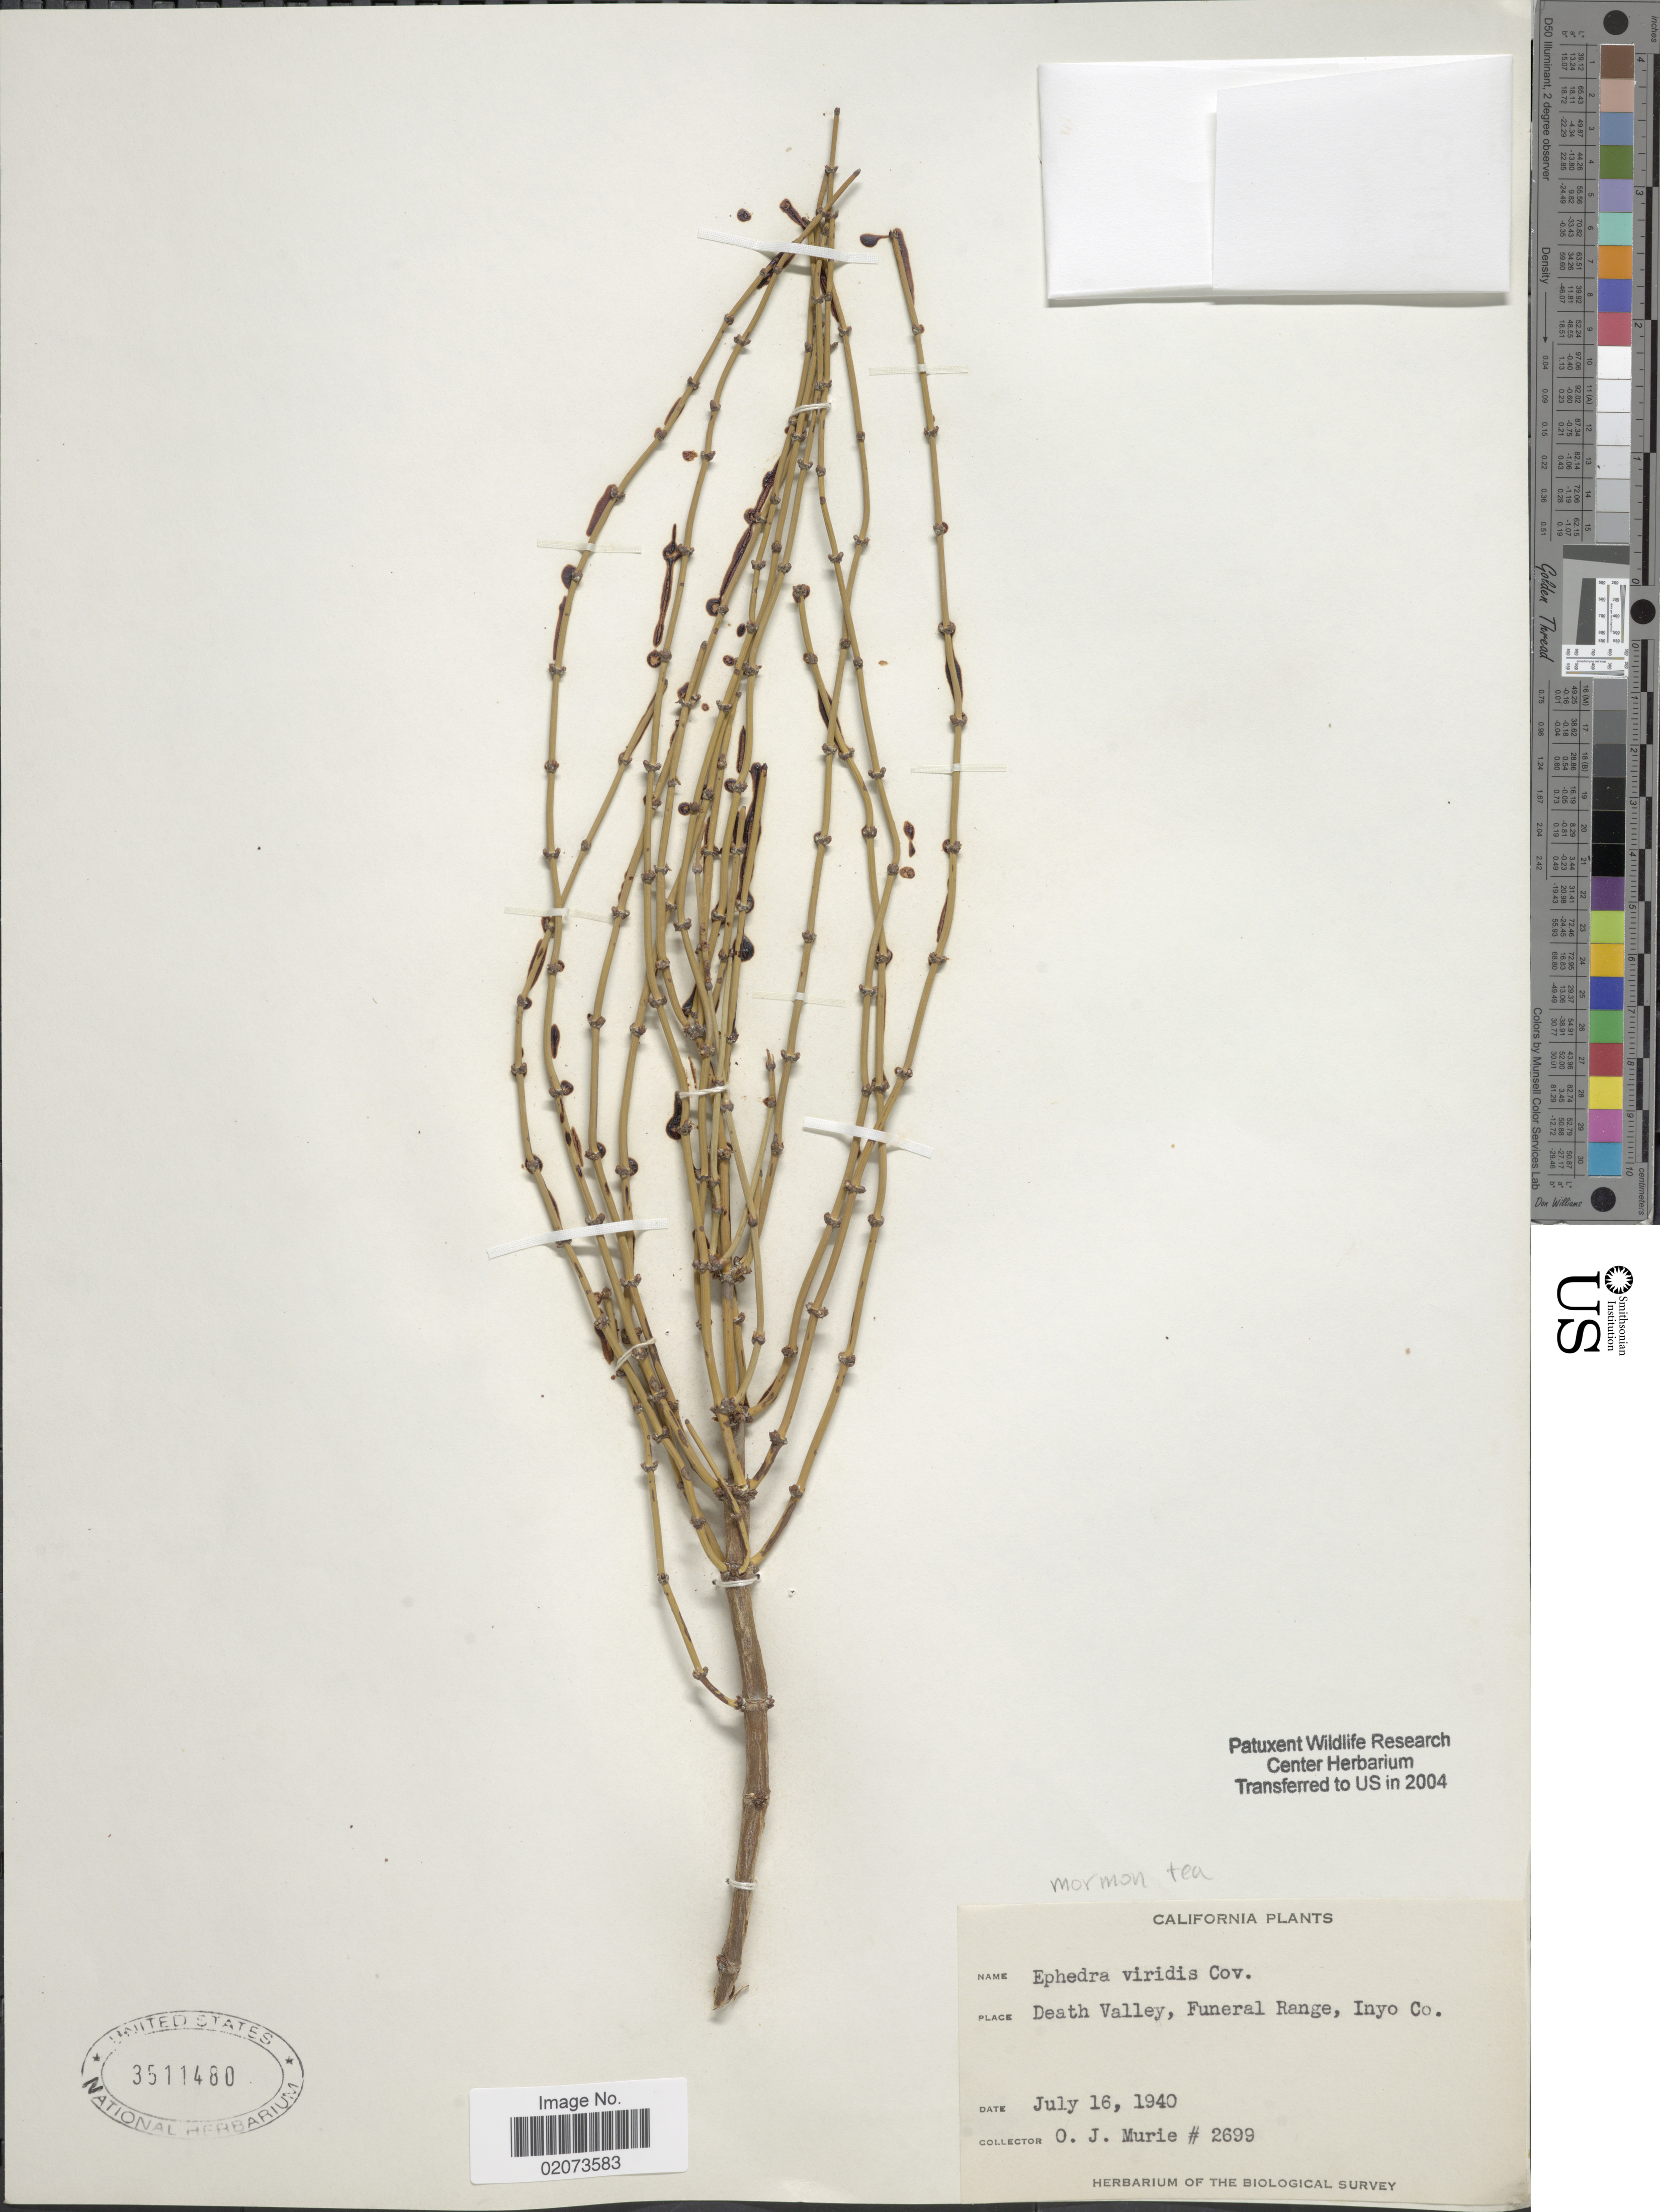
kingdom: Plantae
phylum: Tracheophyta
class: Gnetopsida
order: Ephedrales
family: Ephedraceae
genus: Ephedra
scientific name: Ephedra viridis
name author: Coville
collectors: O. Murie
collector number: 2699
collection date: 1940-07-16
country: United States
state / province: California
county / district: Inyo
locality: Death Valley, Funeral Range, Inyo Co.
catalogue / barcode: US 3611480